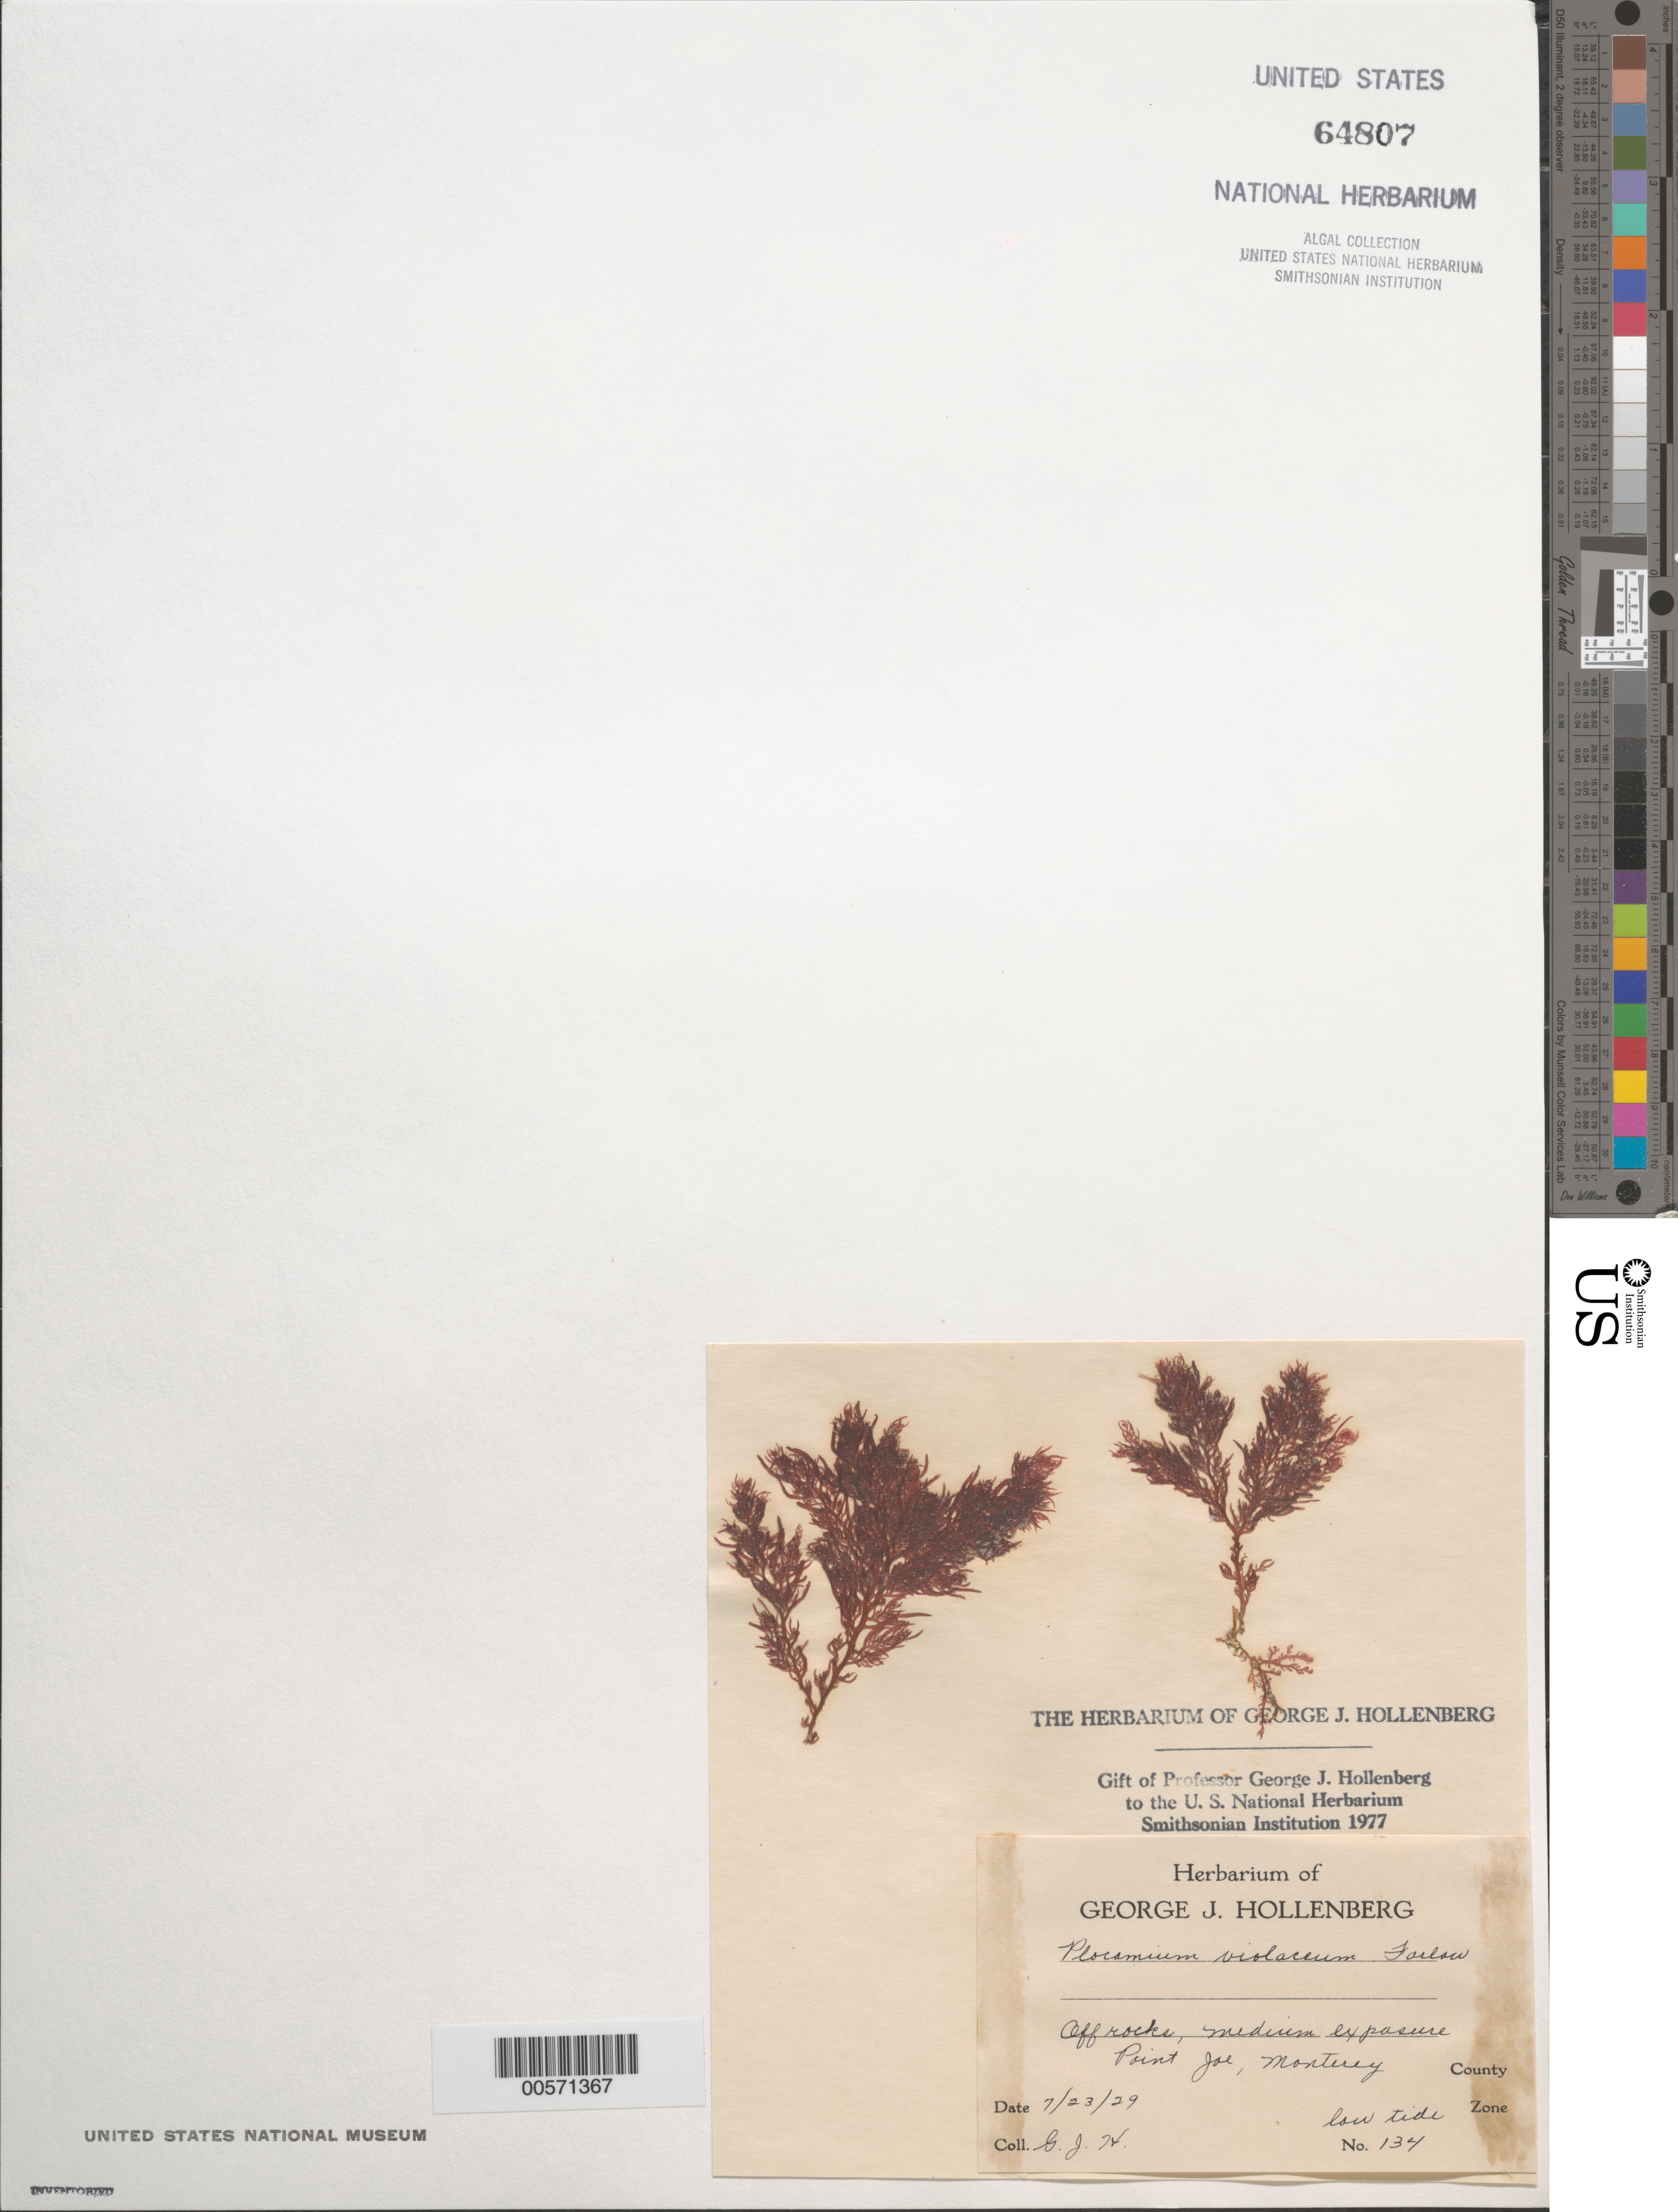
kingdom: Plantae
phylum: Rhodophyta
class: Florideophyceae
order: Plocamiales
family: Plocamiaceae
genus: Plocamium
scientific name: Plocamium violaceum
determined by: Hollenberg, George J.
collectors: G. Hollenberg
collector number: GJH 134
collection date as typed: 23 Jul 1929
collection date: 1929-07-23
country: United States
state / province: California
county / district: Monterey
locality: Point Joe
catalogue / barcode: US 64807